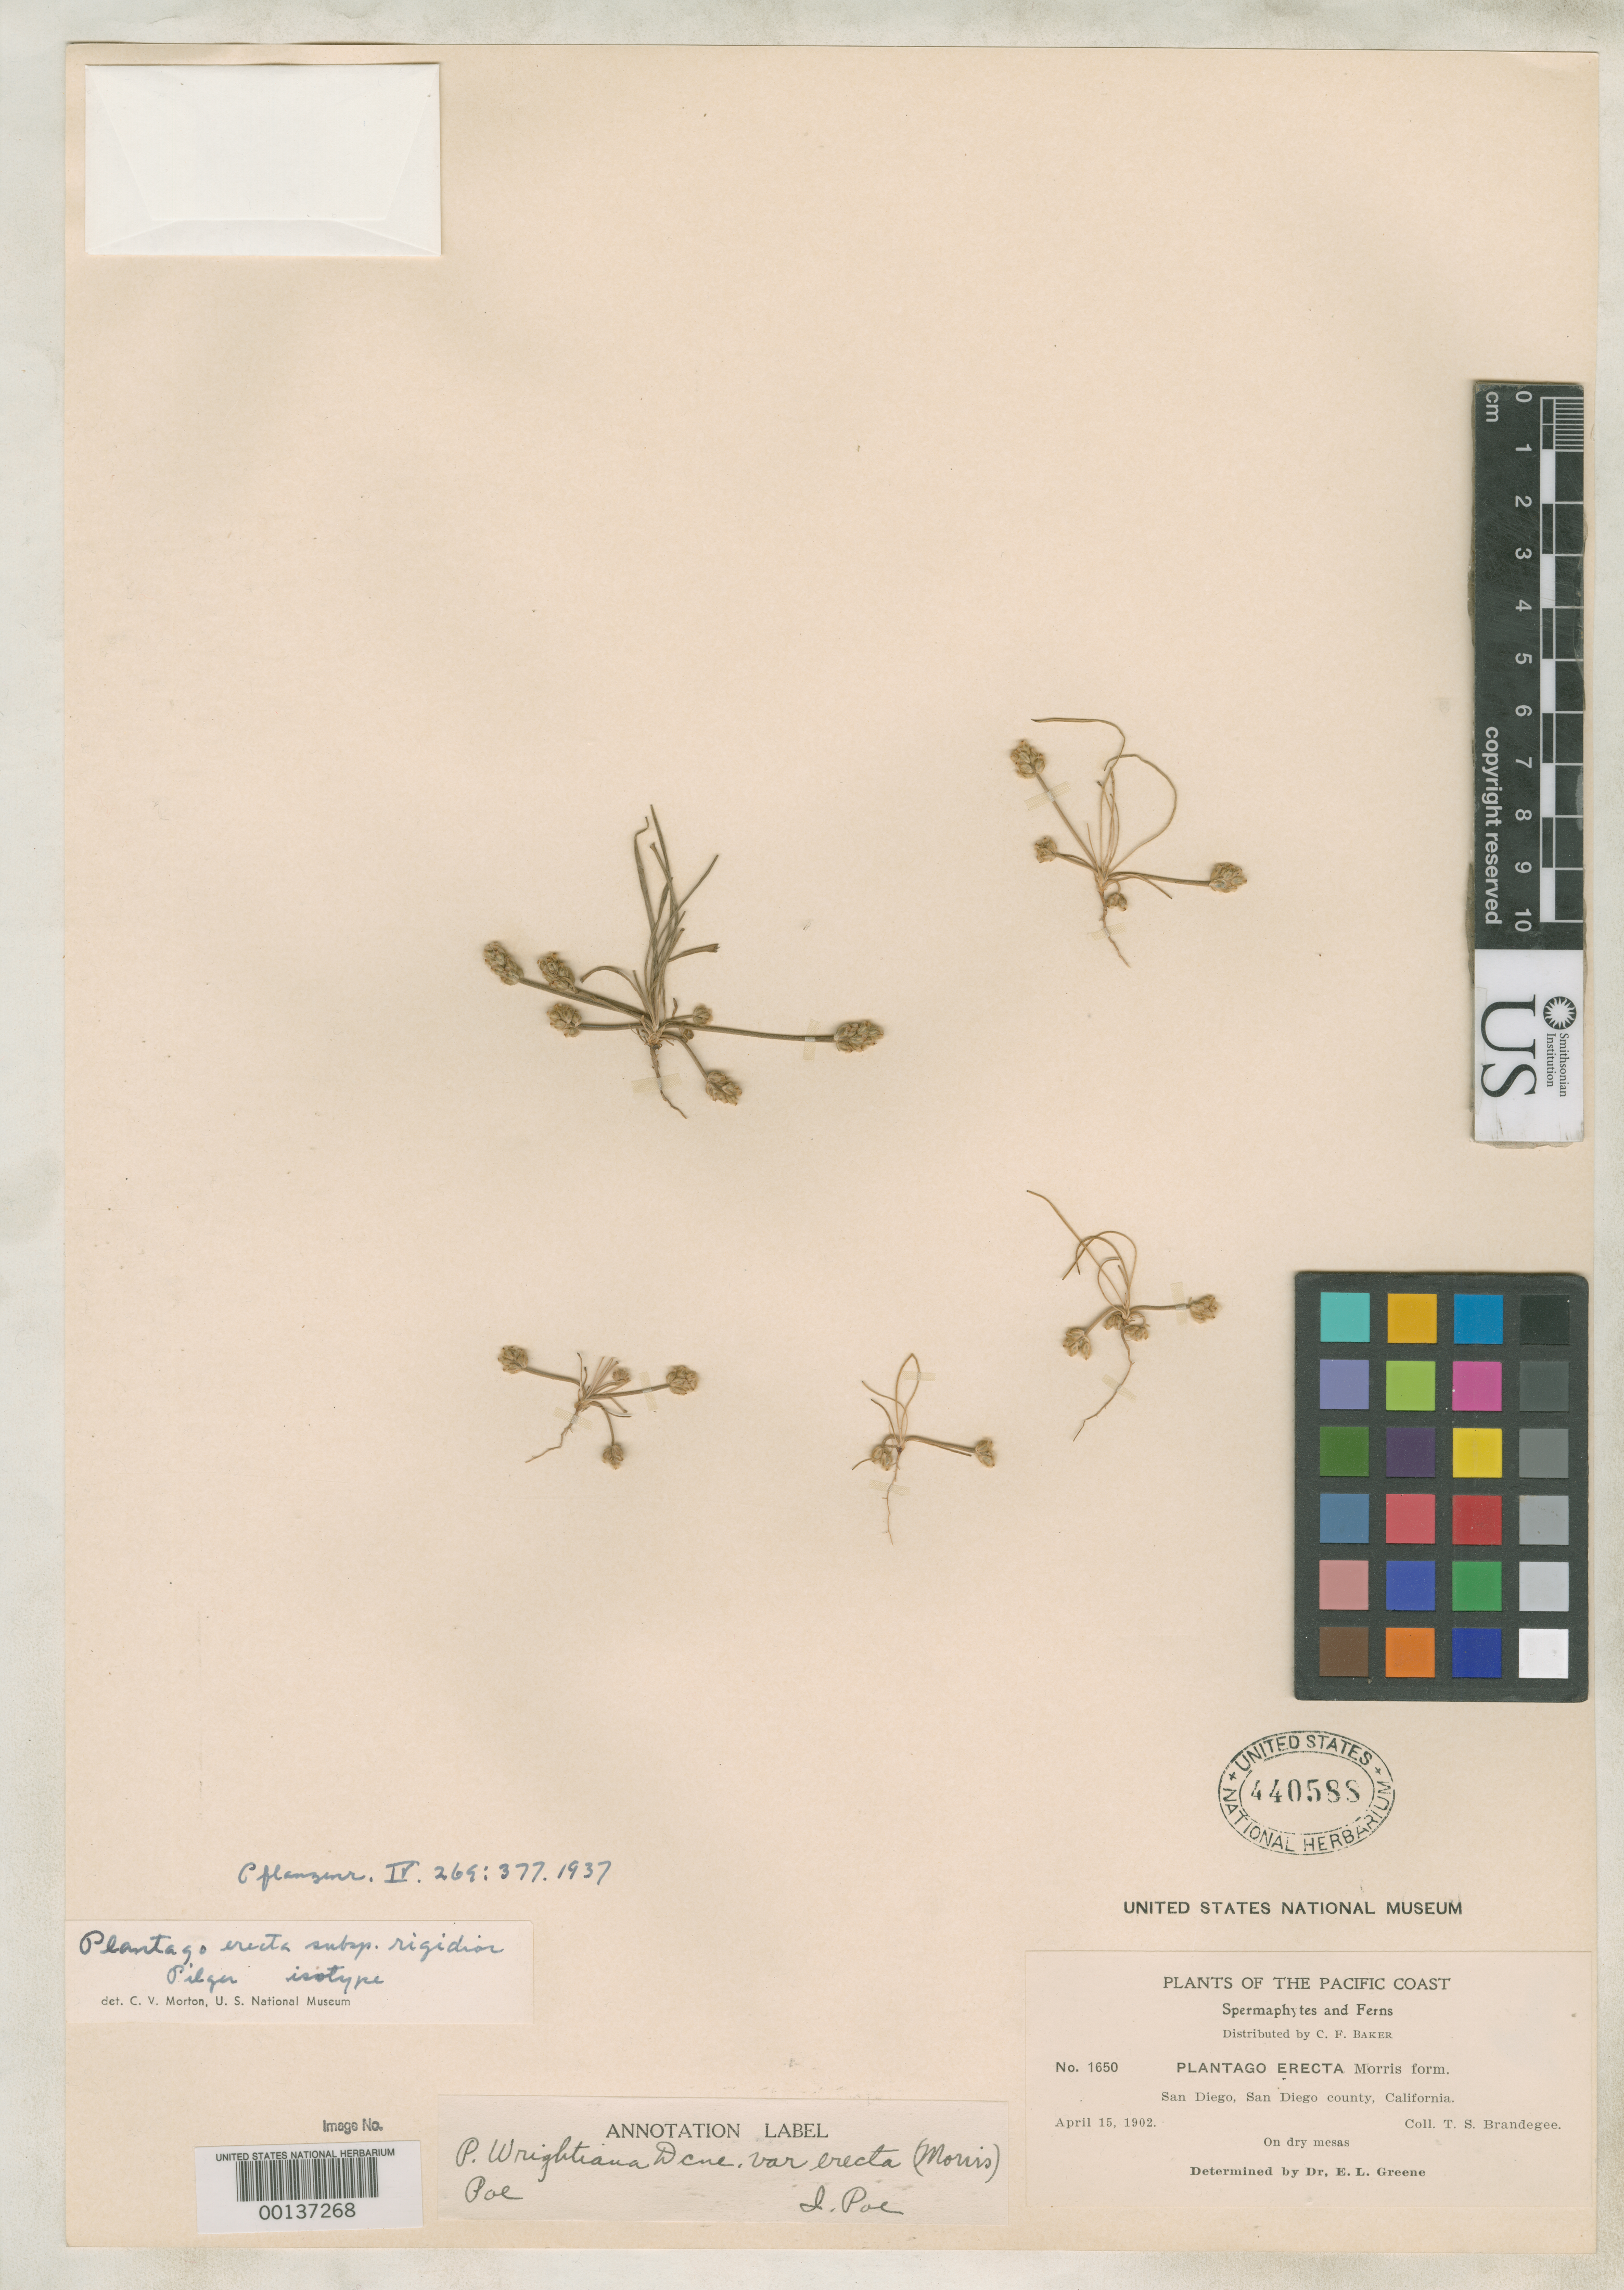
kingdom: Plantae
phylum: Tracheophyta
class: Magnoliopsida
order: Lamiales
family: Plantaginaceae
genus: Plantago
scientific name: Plantago erecta subsp. rigidior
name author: Pilg. in Engl.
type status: Isotype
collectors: T. S. Brandegee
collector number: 1650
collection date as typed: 15 Apr 1902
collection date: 1902-04-15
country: United States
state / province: California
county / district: San Diego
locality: San Diego.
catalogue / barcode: US 440588